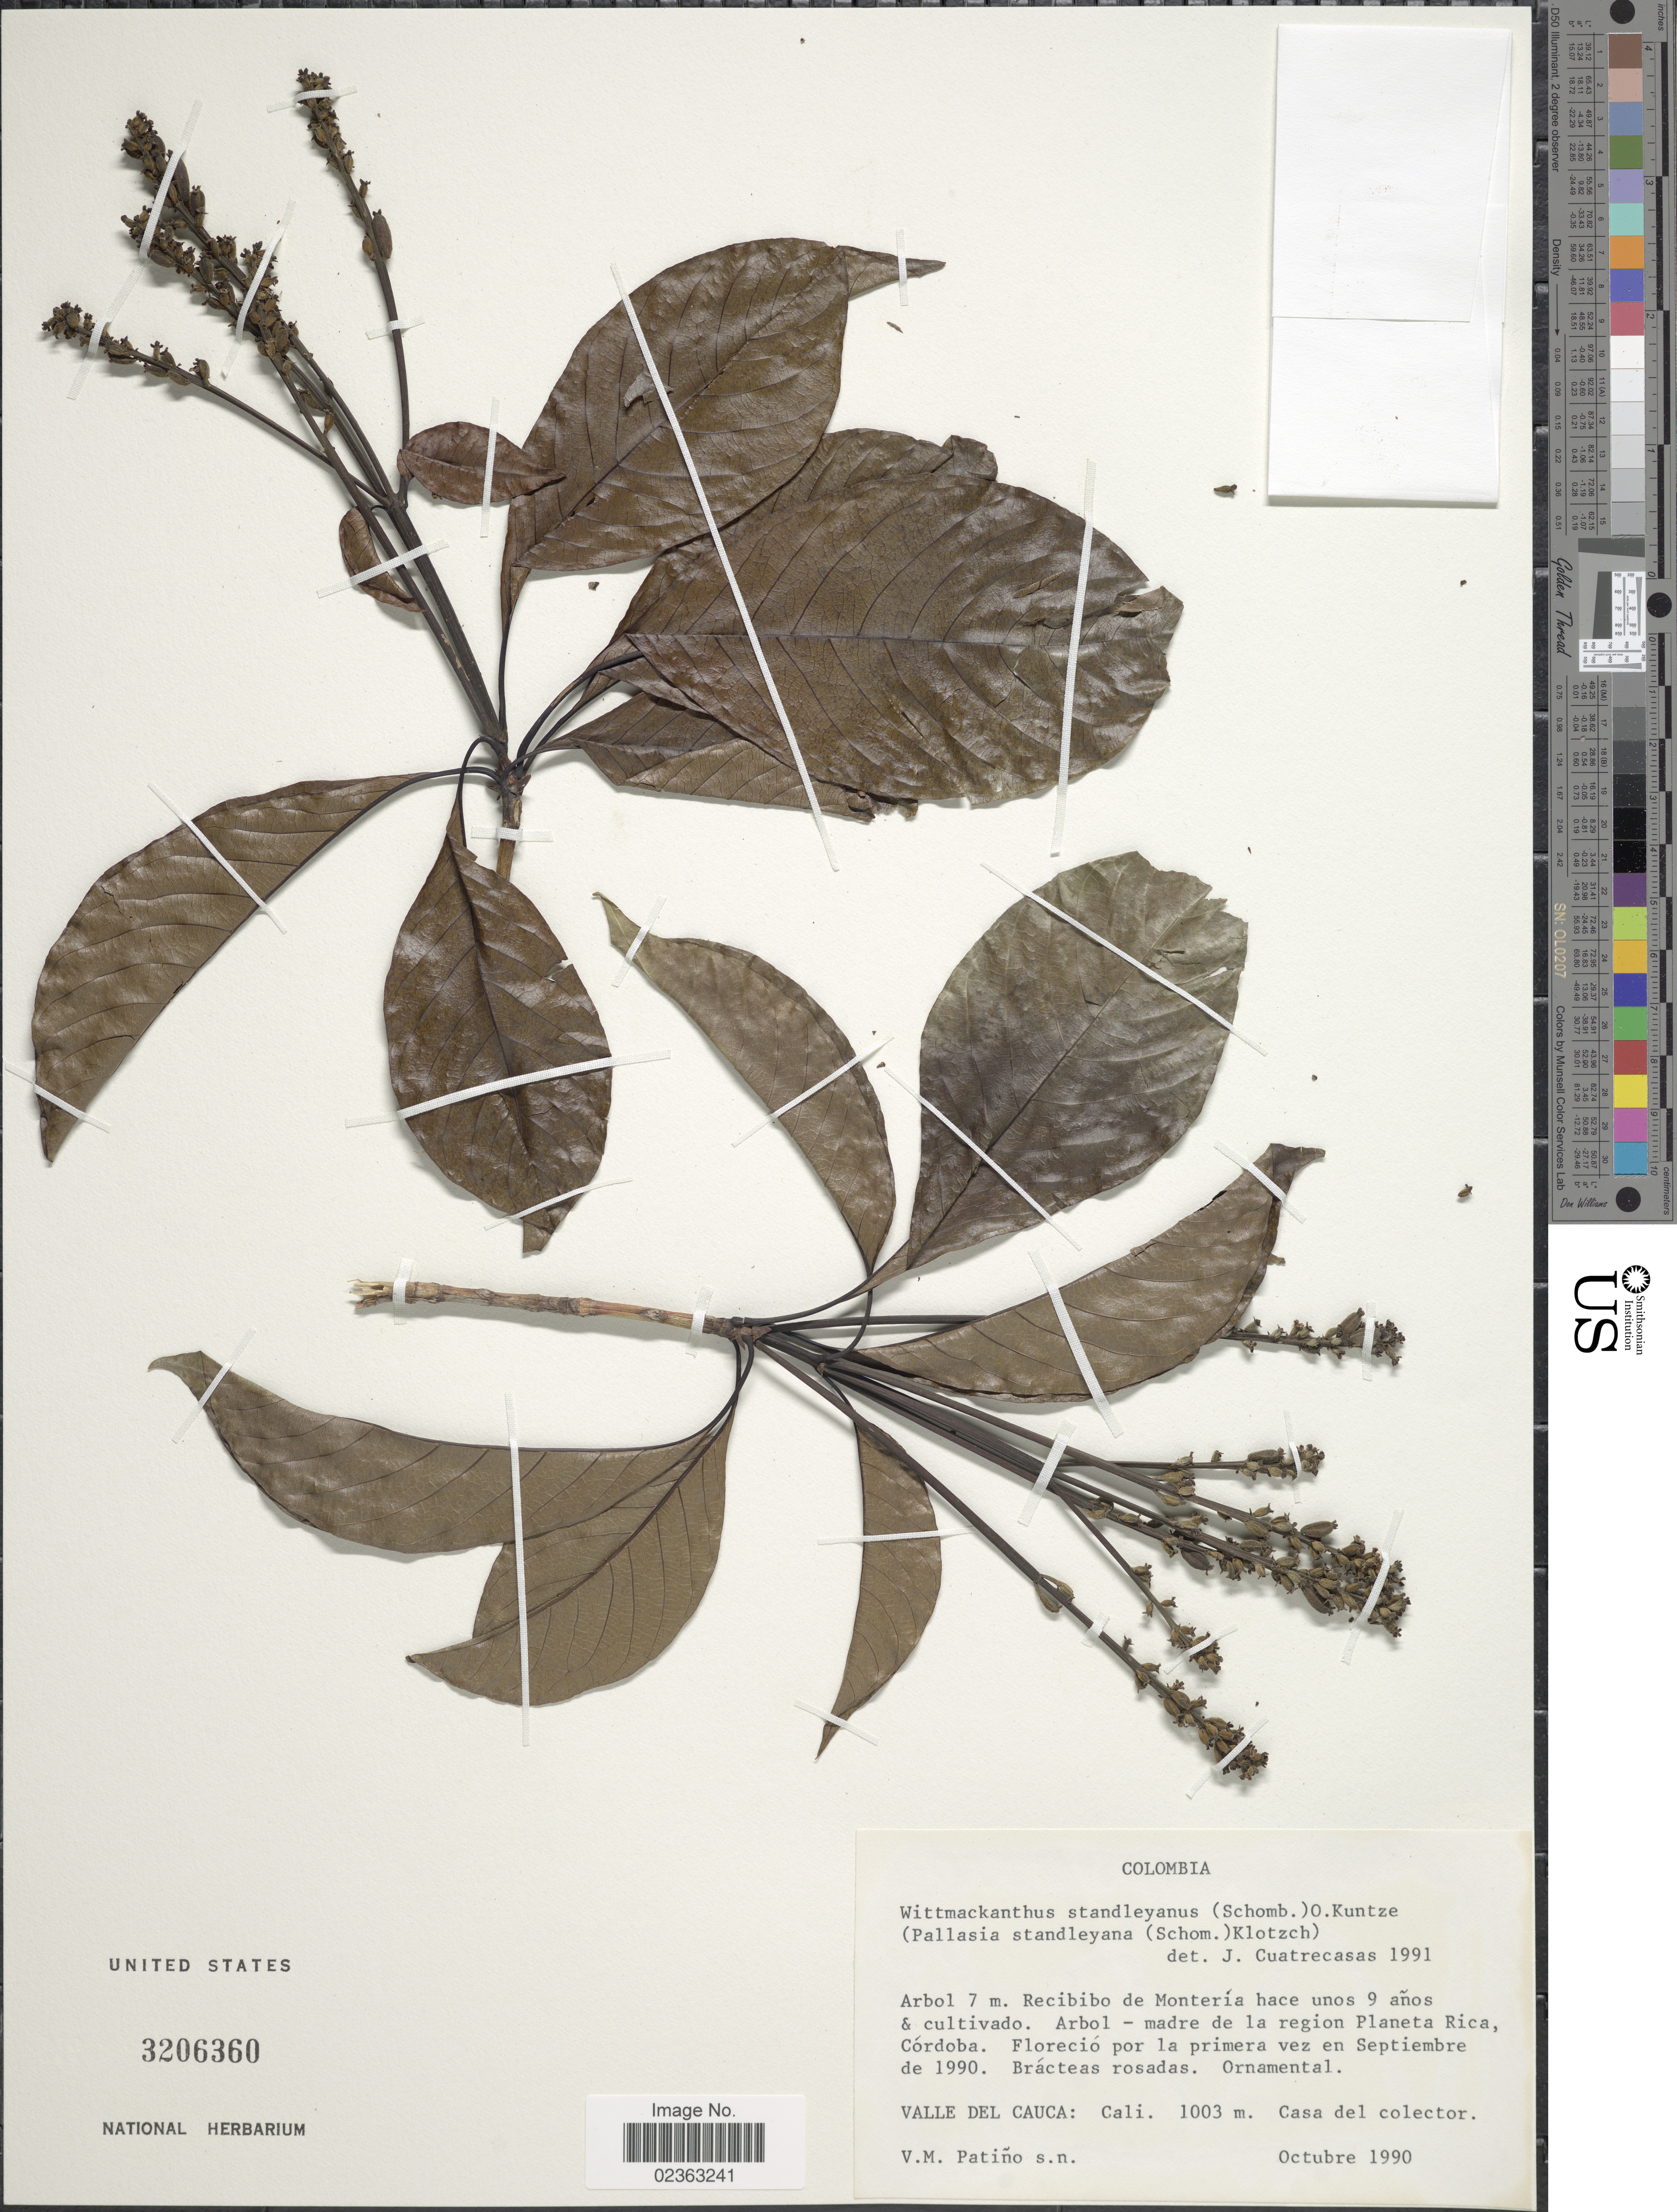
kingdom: Plantae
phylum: Tracheophyta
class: Magnoliopsida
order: Gentianales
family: Rubiaceae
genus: Wittmackanthus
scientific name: Wittmackanthus stanleyanus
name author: (R.H. Schomb.) Kuntze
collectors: V. M. Patiño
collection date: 1990-10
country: Colombia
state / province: Valle del Cauca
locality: Arbol-madre de la region Planeta Rica, Cordoba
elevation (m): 1003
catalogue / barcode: US 3206360